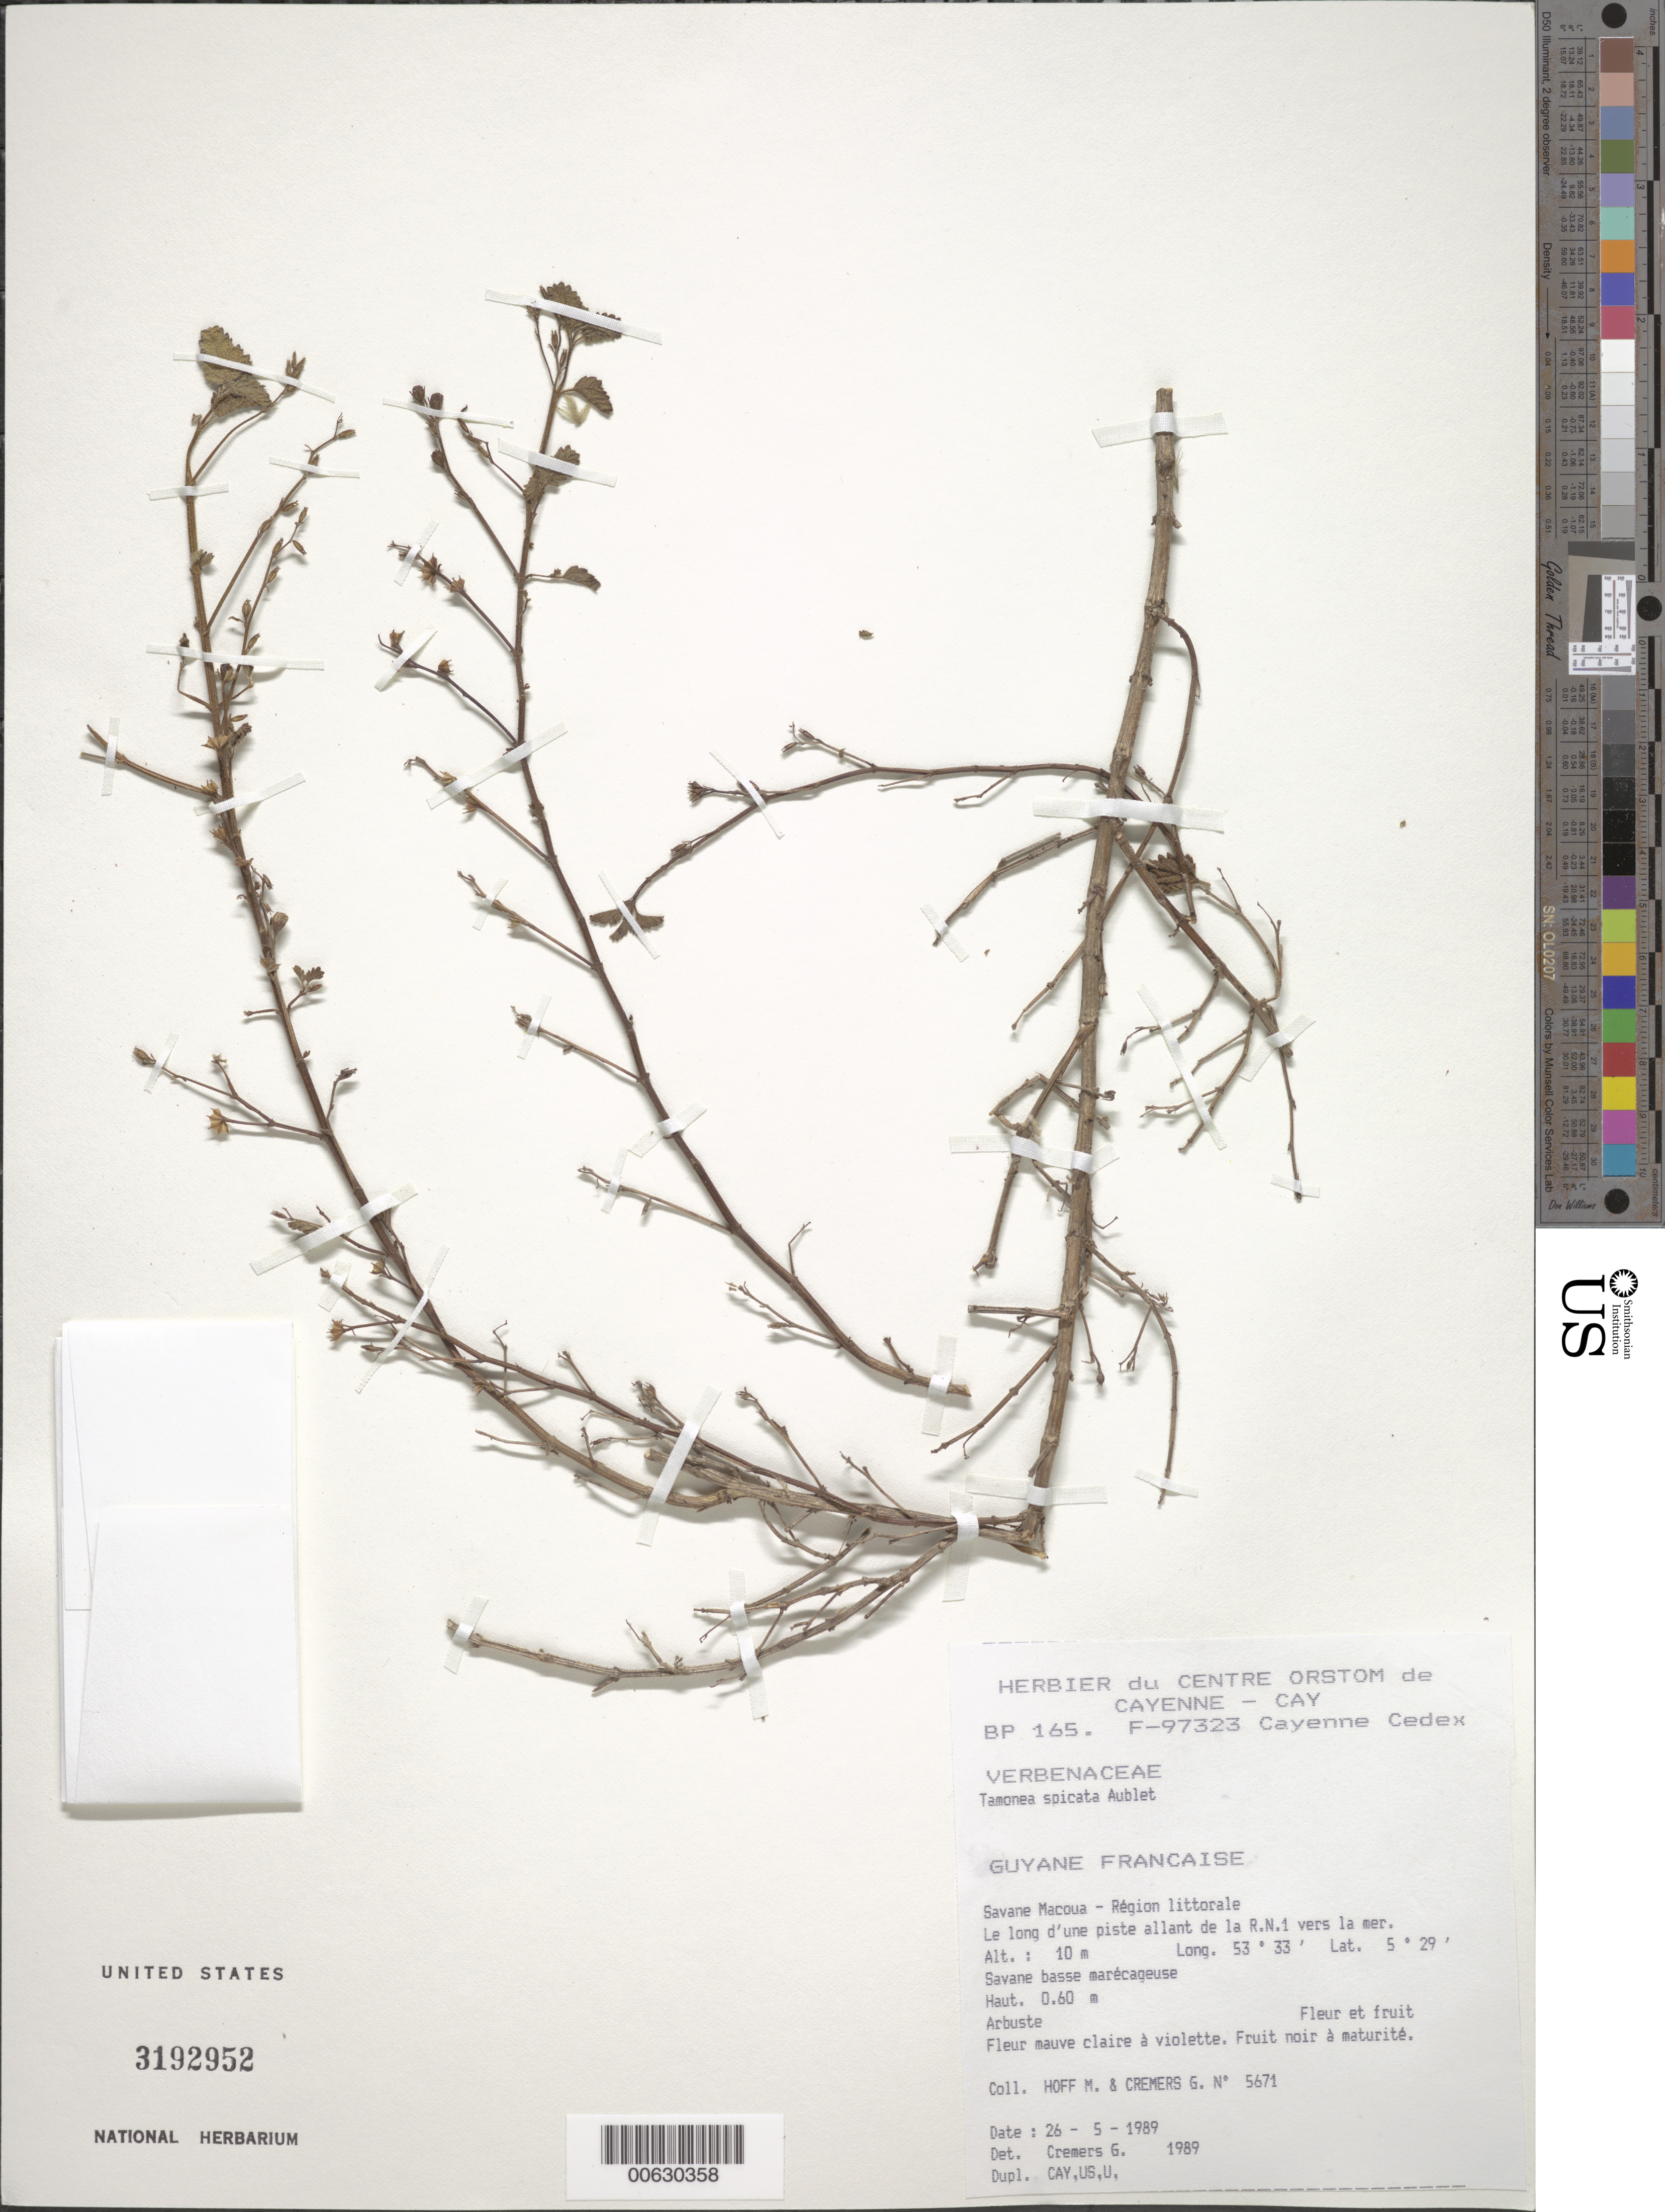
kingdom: Plantae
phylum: Tracheophyta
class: Magnoliopsida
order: Lamiales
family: Verbenaceae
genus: Tamonea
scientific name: Tamonea spicata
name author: Aubl.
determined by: Cremers, Georges A.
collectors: M. Hoff & G. Cremers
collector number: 5671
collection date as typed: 26-May-89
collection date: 1989-05-26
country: French Guiana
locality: Savane Macoua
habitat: Low marshy savanna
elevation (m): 10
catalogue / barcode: US 3192952